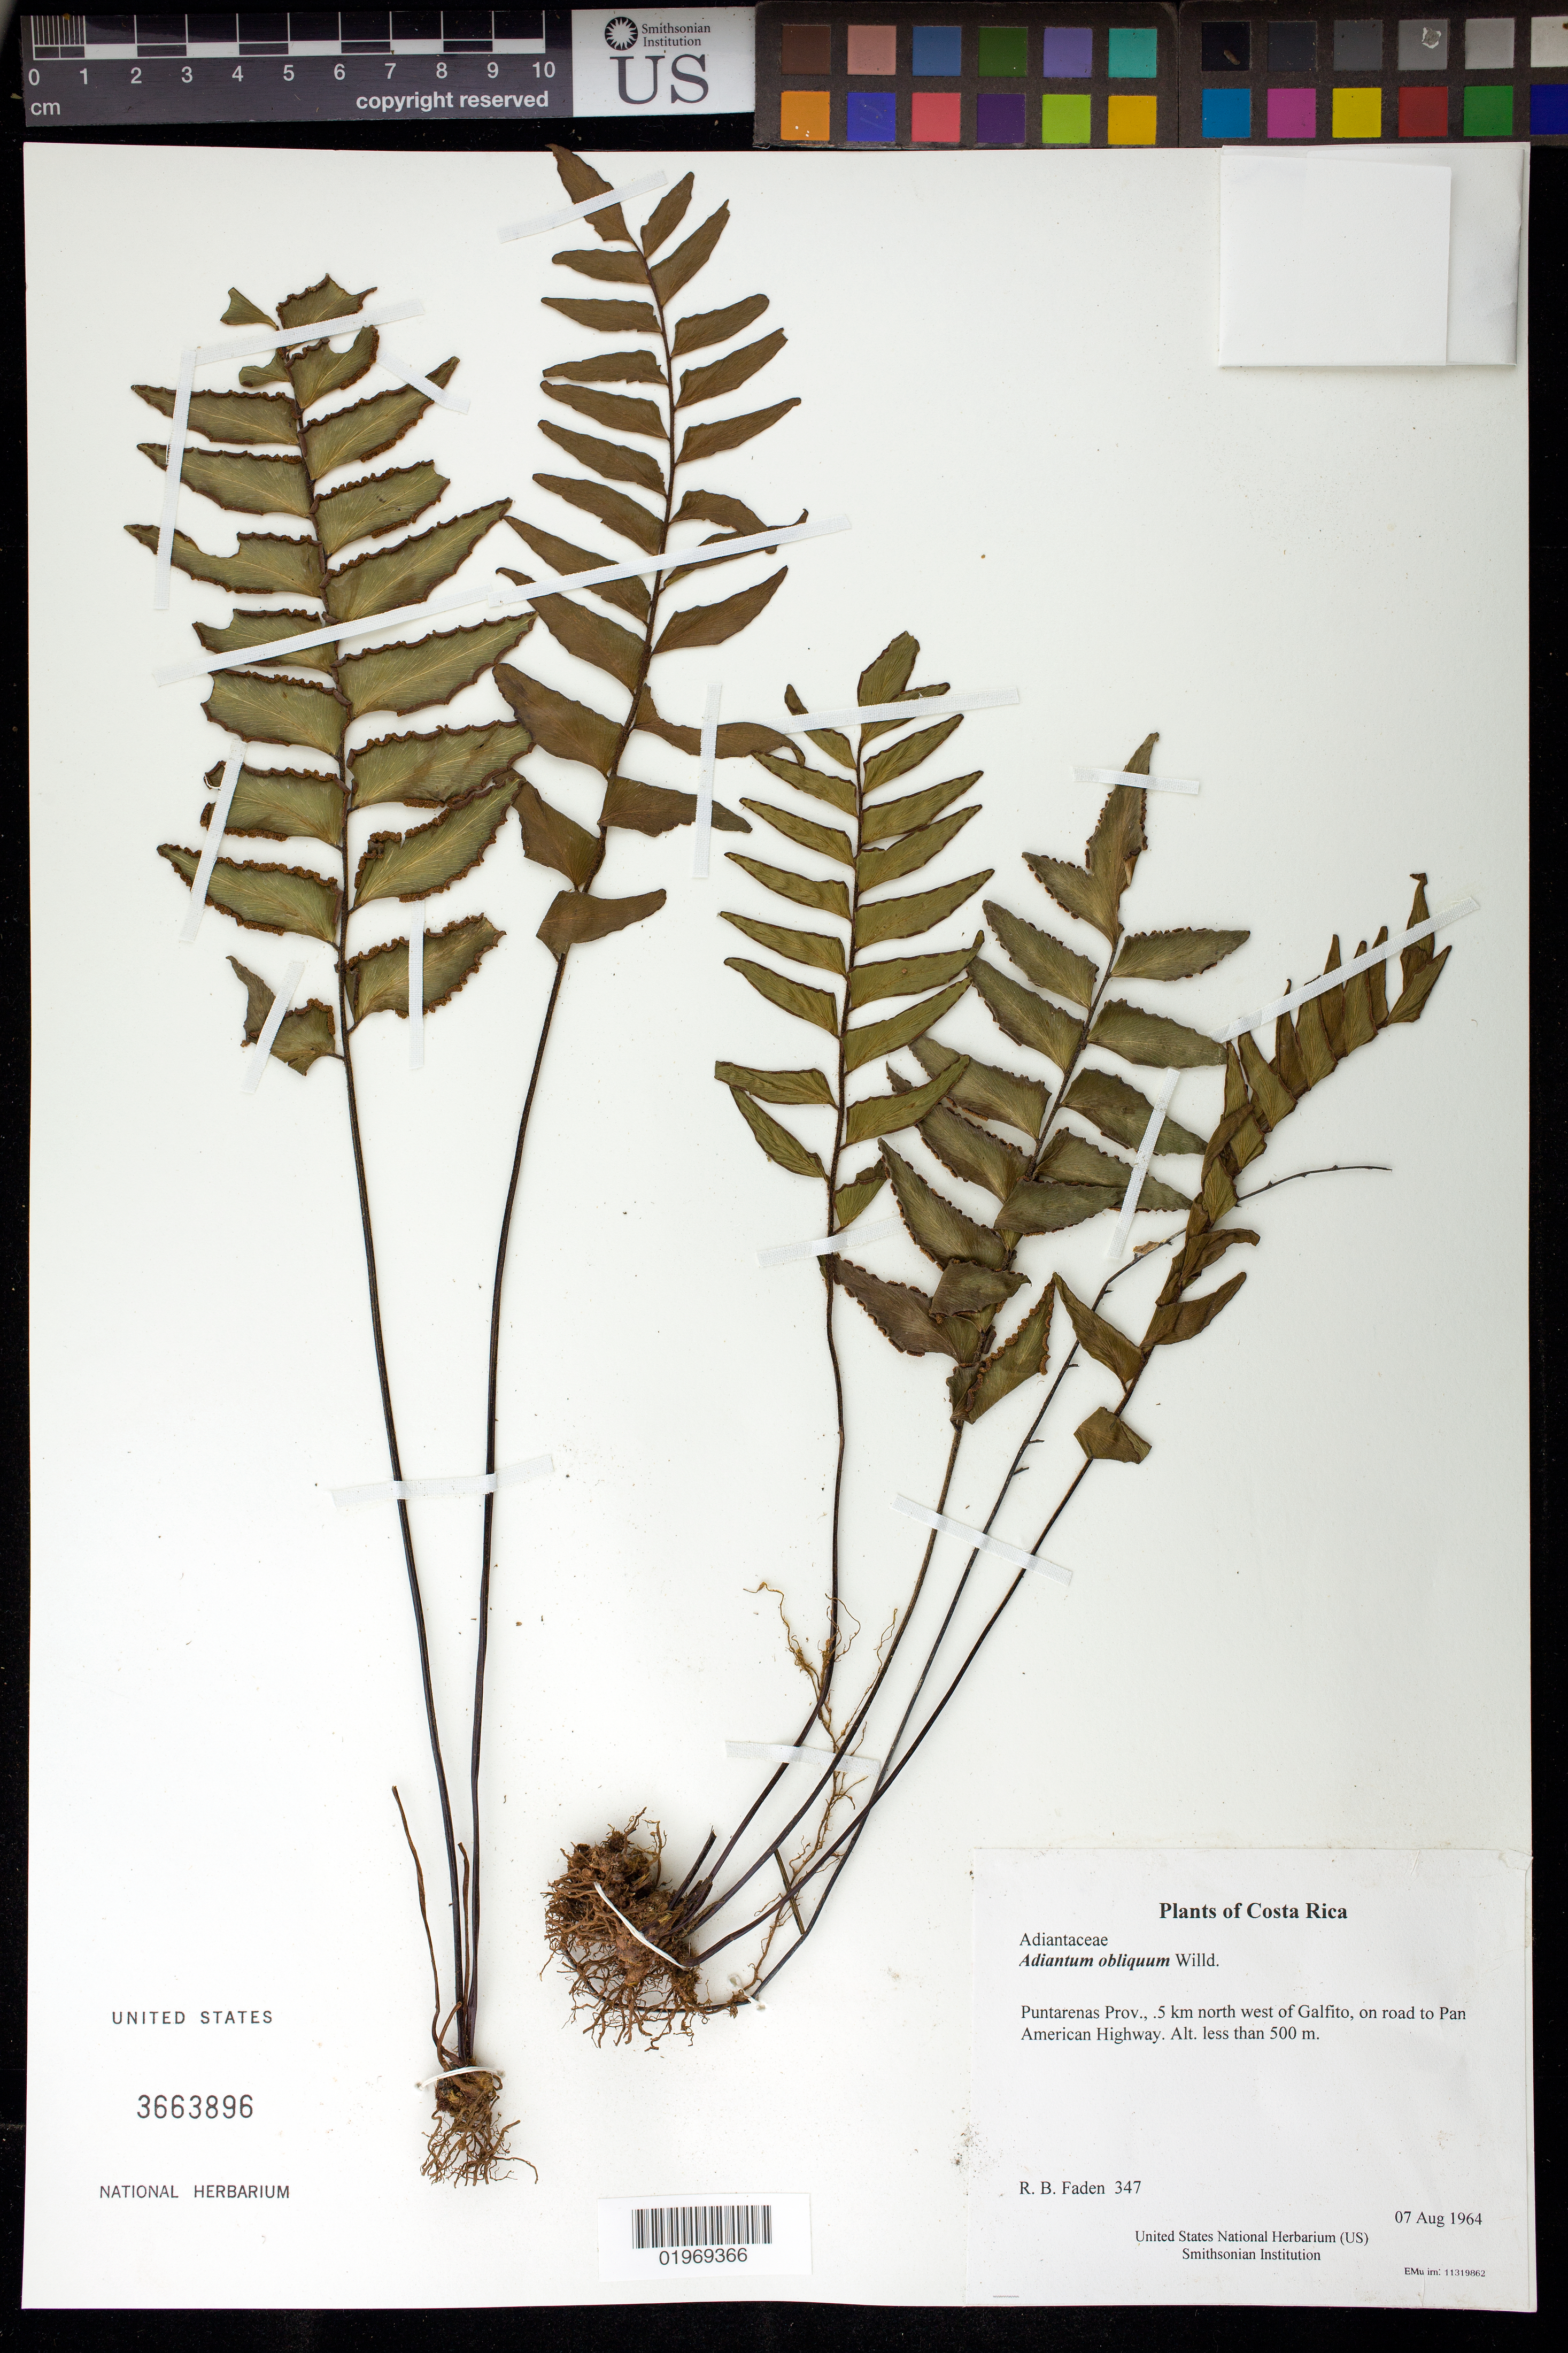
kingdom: Plantae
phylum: Tracheophyta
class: Polypodiopsida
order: Polypodiales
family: Pteridaceae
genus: Adiantum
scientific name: Adiantum obliquum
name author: Willd.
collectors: R. B. Faden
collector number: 347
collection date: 1964-08-07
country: Costa Rica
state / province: Puntarenas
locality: .5 km north west of Galfito, on road to Pan American Highway. Alt. less than 500 m.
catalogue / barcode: US 3663896